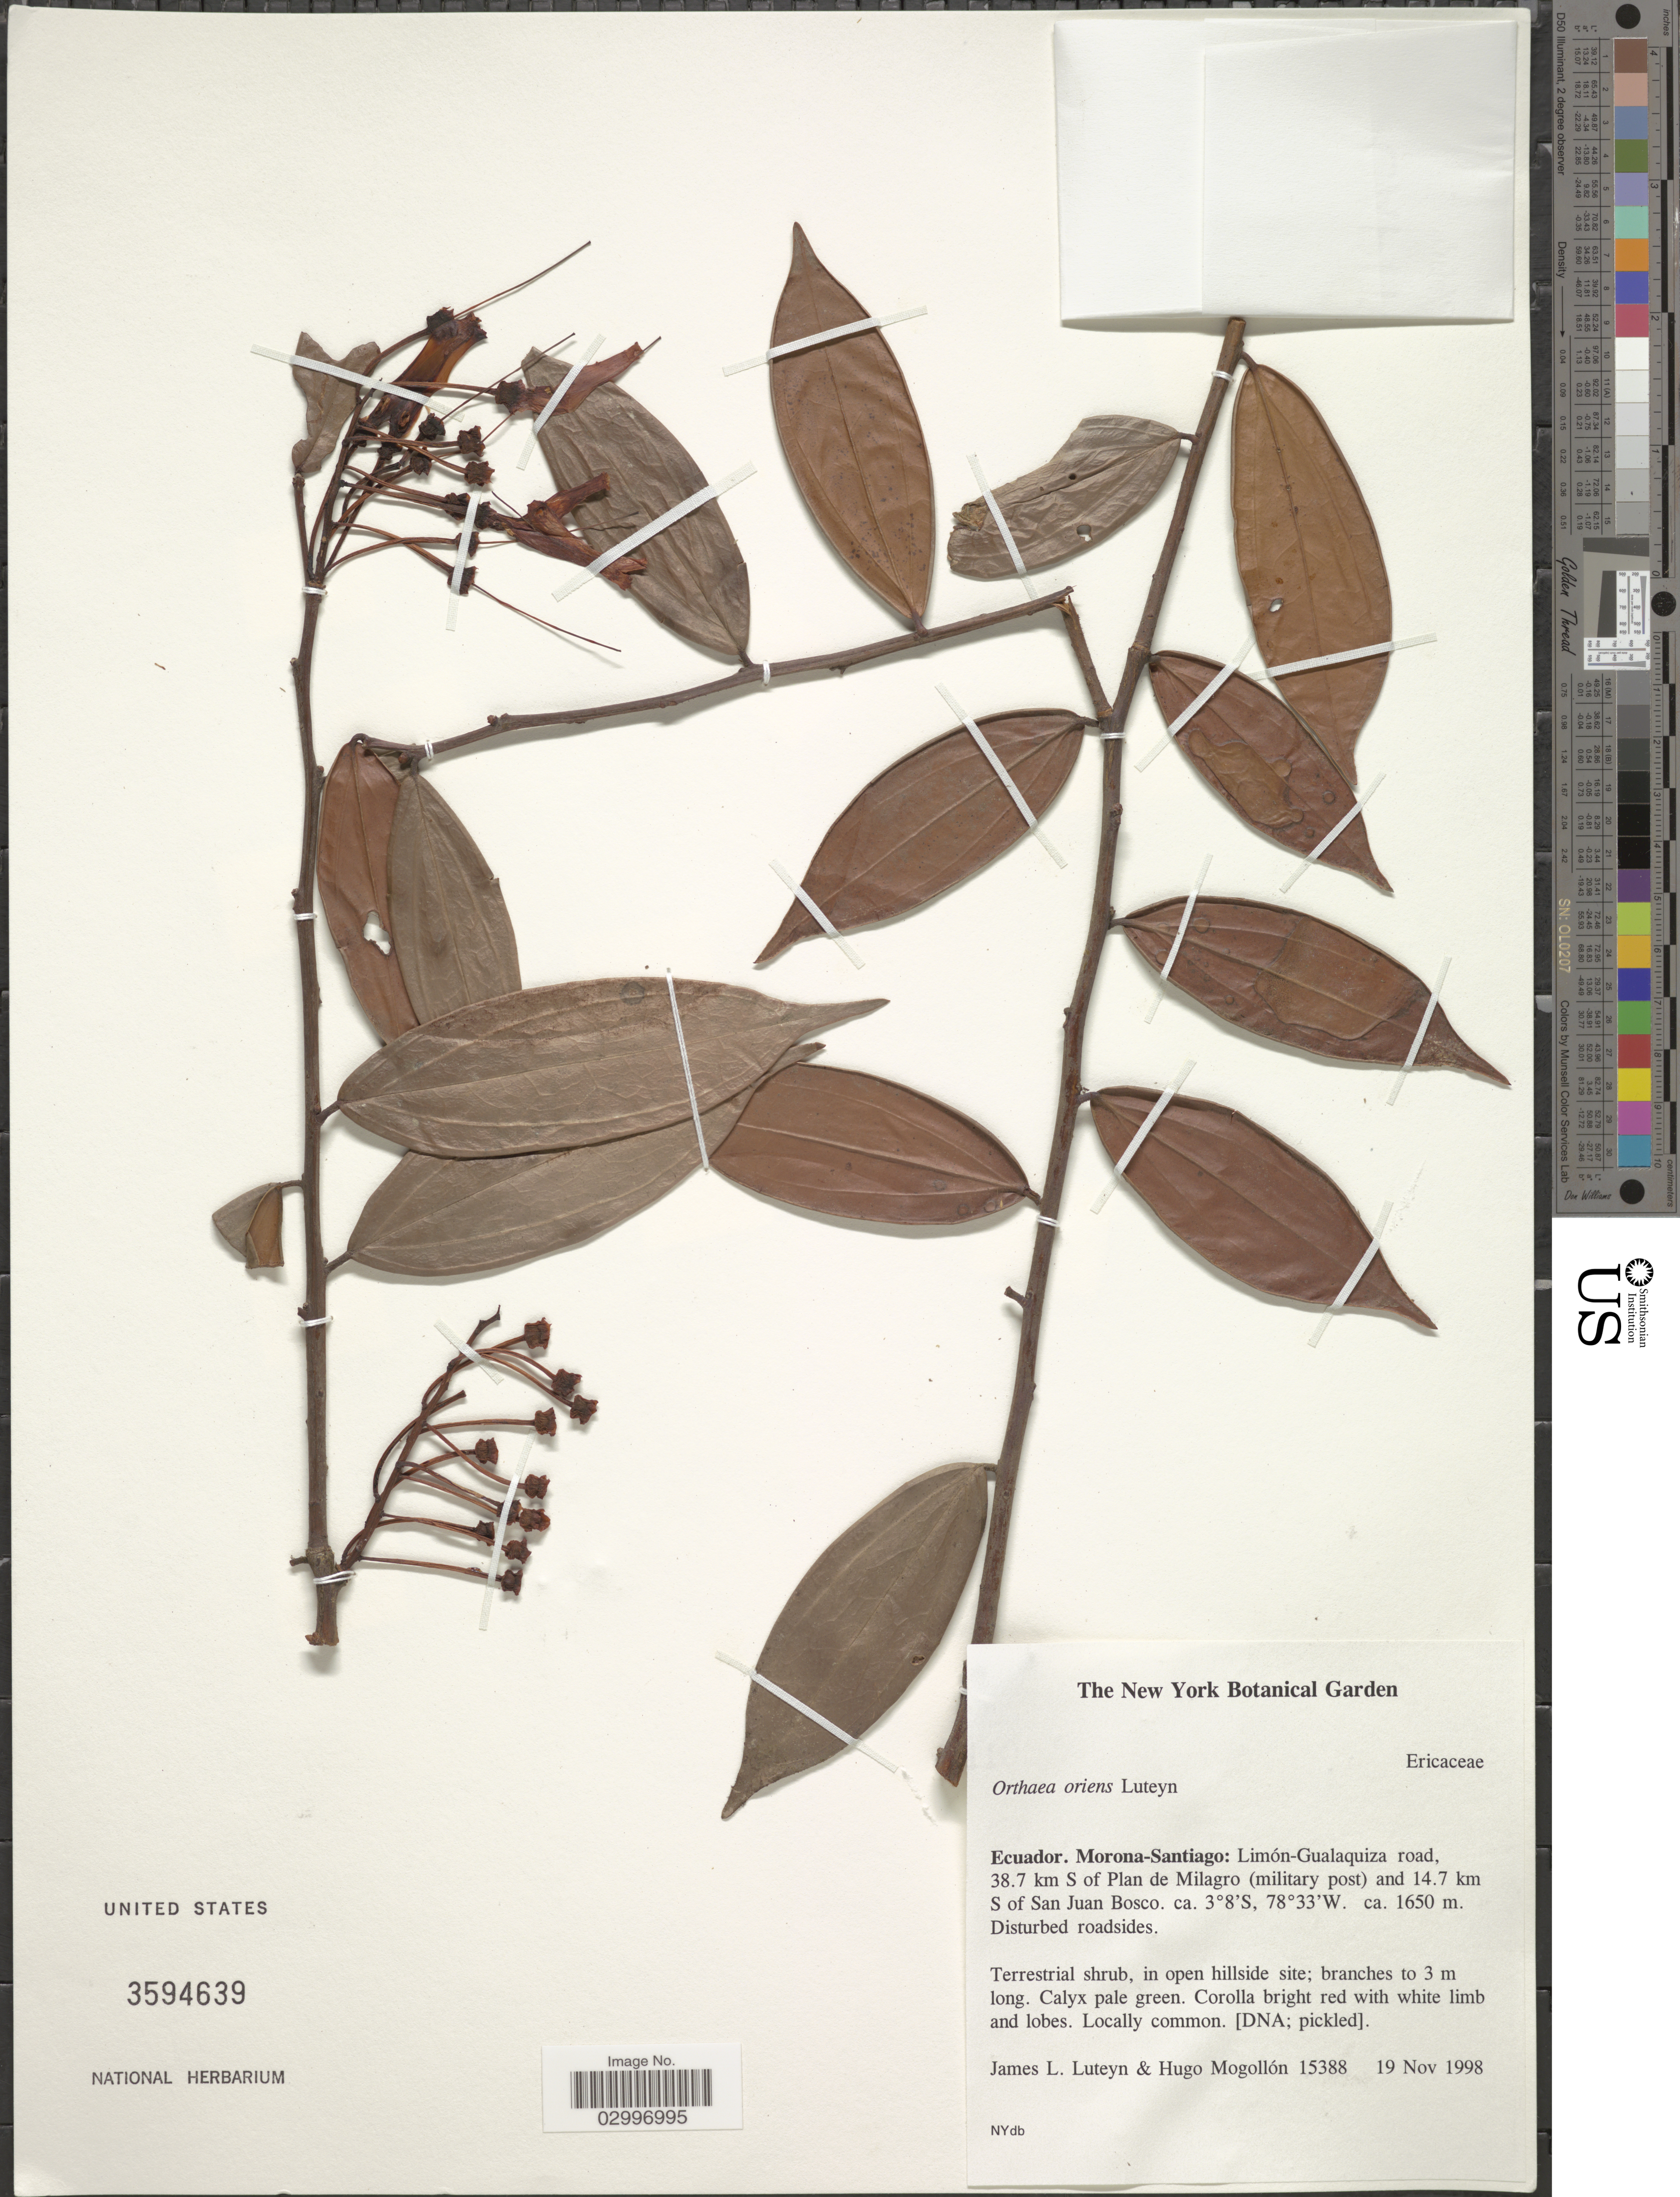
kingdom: Plantae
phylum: Tracheophyta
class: Magnoliopsida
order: Ericales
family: Ericaceae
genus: Orthaea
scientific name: Orthaea oriens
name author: Luteyn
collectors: J. Luteyn & H. Mogollón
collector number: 15388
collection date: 1998-11-19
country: Ecuador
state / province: Morona-Santiago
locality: Limón-Gualaquiza road, 38.7 km S of Plan de Milagro (military post) and 14.7 km S of San Juan Bosco.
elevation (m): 1650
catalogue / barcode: US 3594639